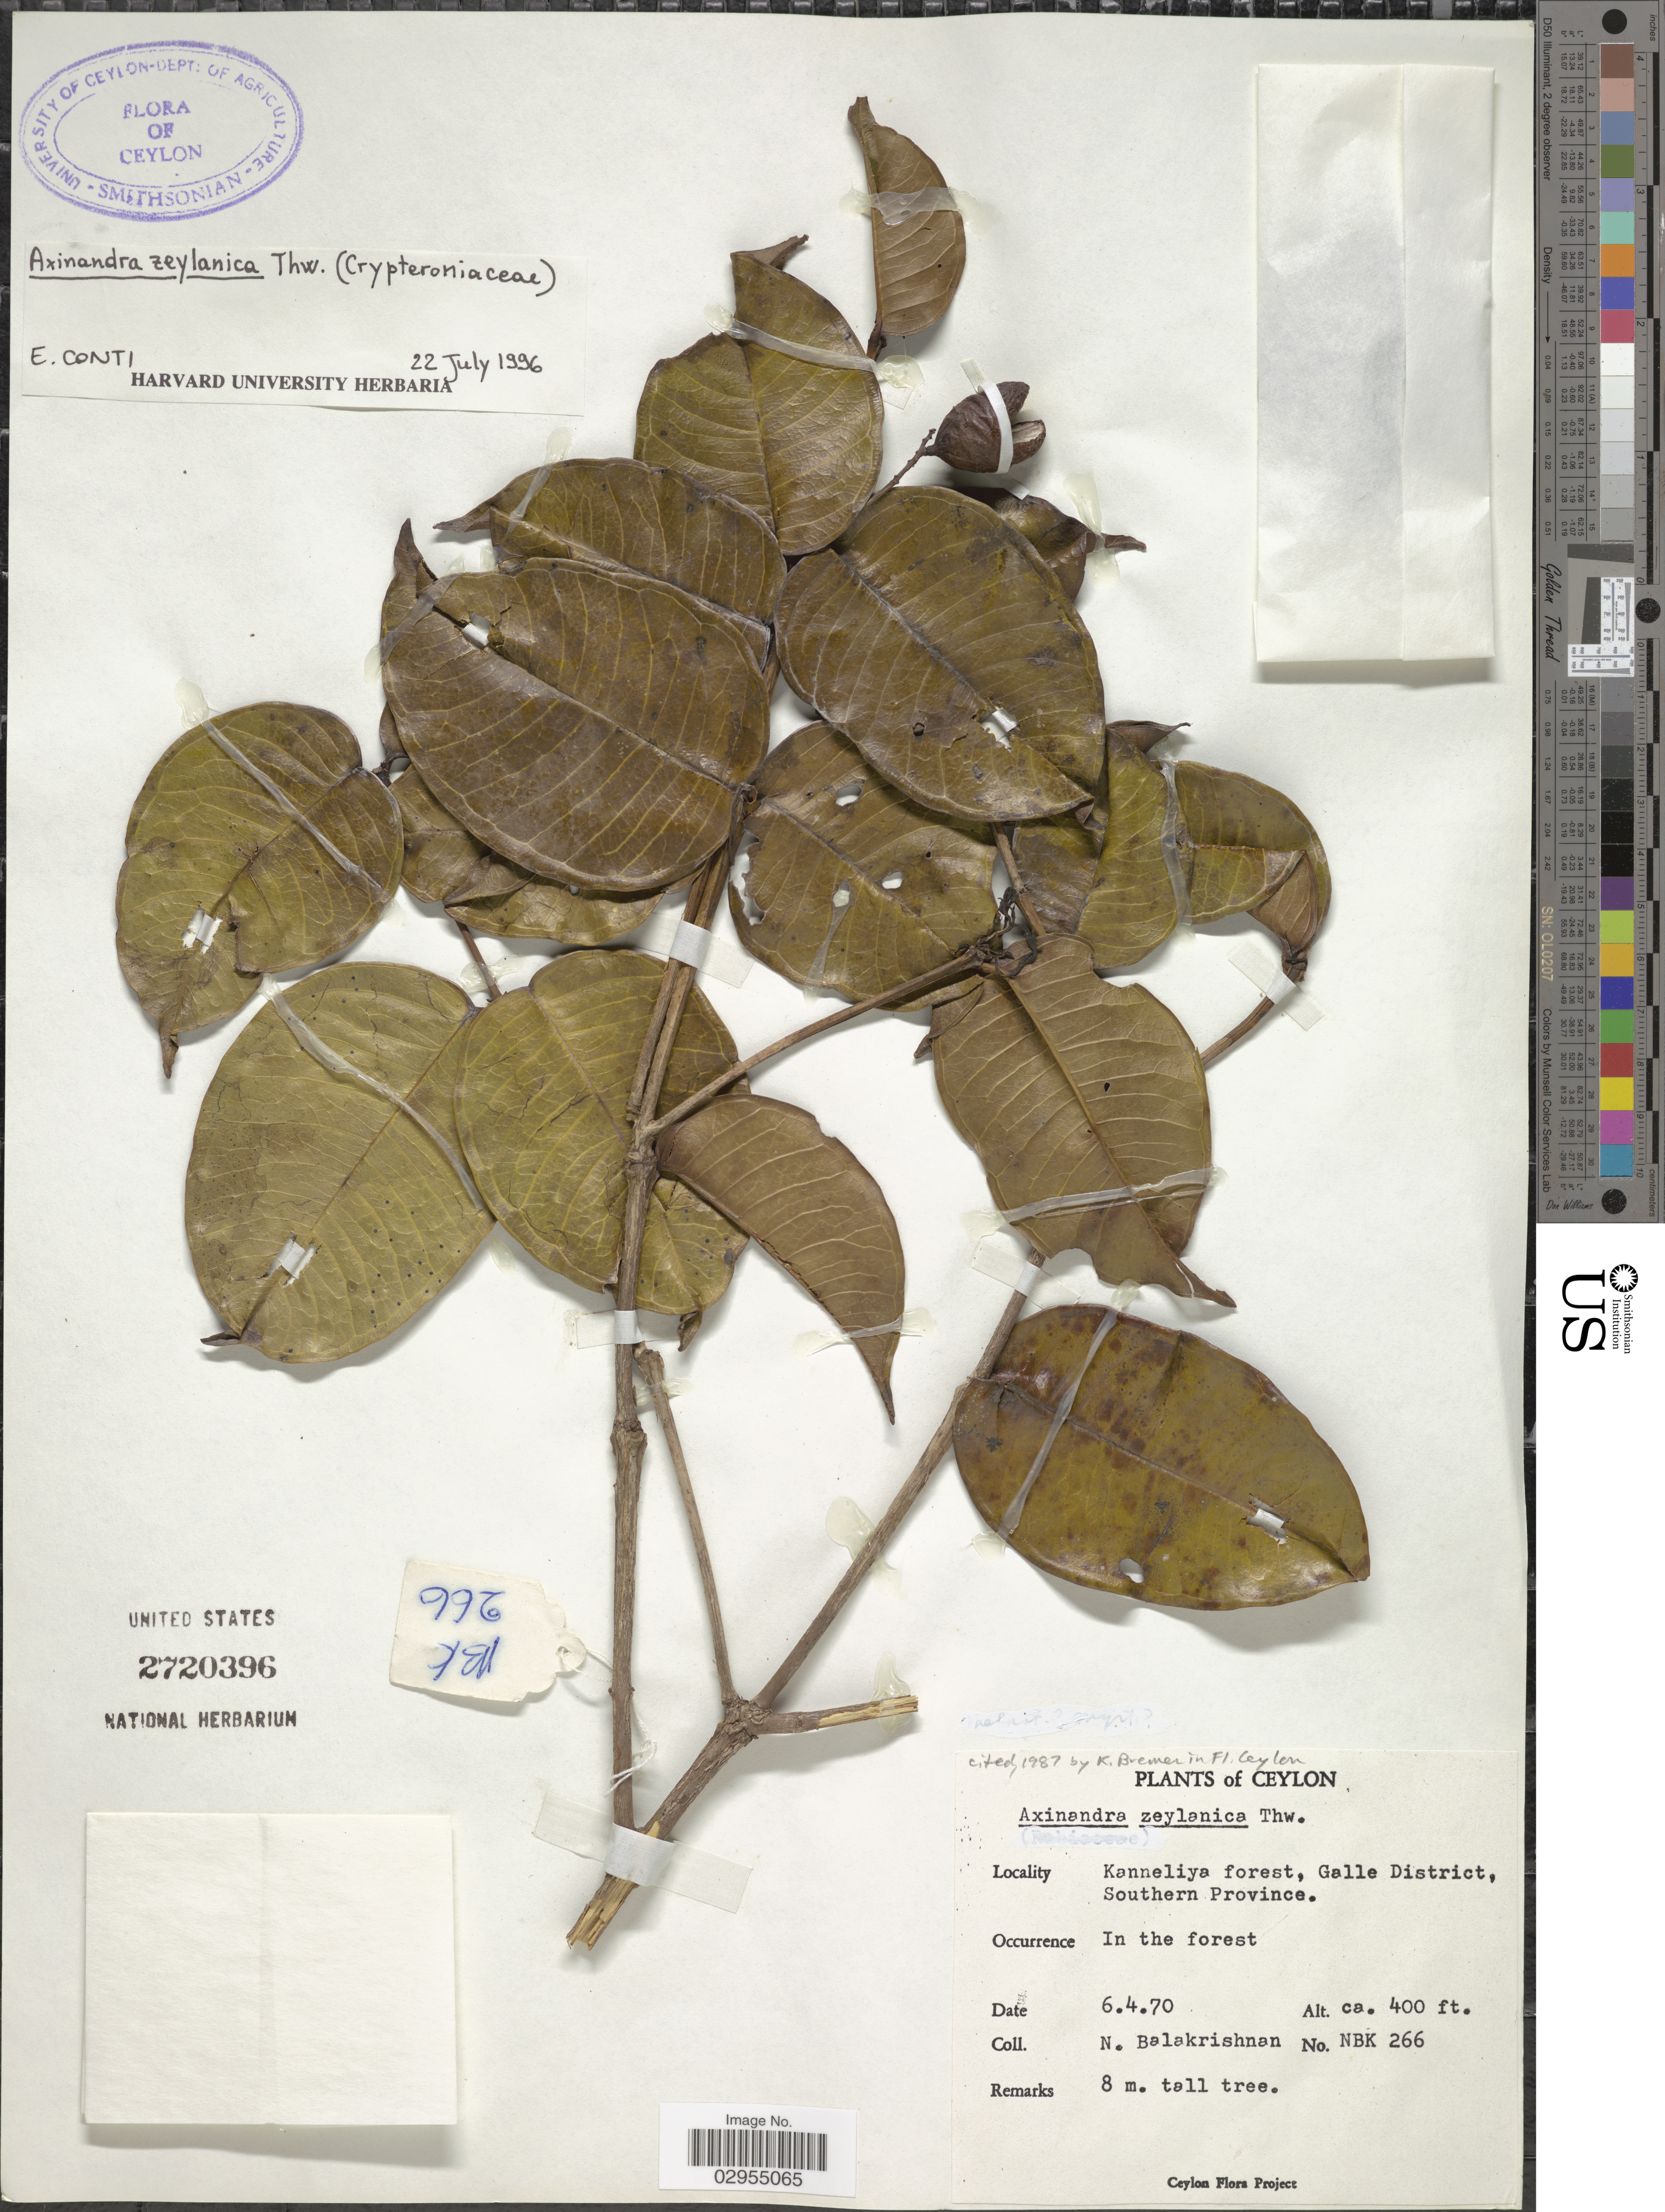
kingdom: Plantae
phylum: Tracheophyta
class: Magnoliopsida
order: Myrtales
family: Crypteroniaceae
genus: Axinandra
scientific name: Axinandra zeylanica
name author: Thwaites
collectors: N. Balakrishnan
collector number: NBK 266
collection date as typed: Transcribed d/m/y: 6/4/70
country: Sri Lanka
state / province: Southern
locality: Ceylon. Kanneliya forest, Galle District.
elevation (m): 61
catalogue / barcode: US 2720396